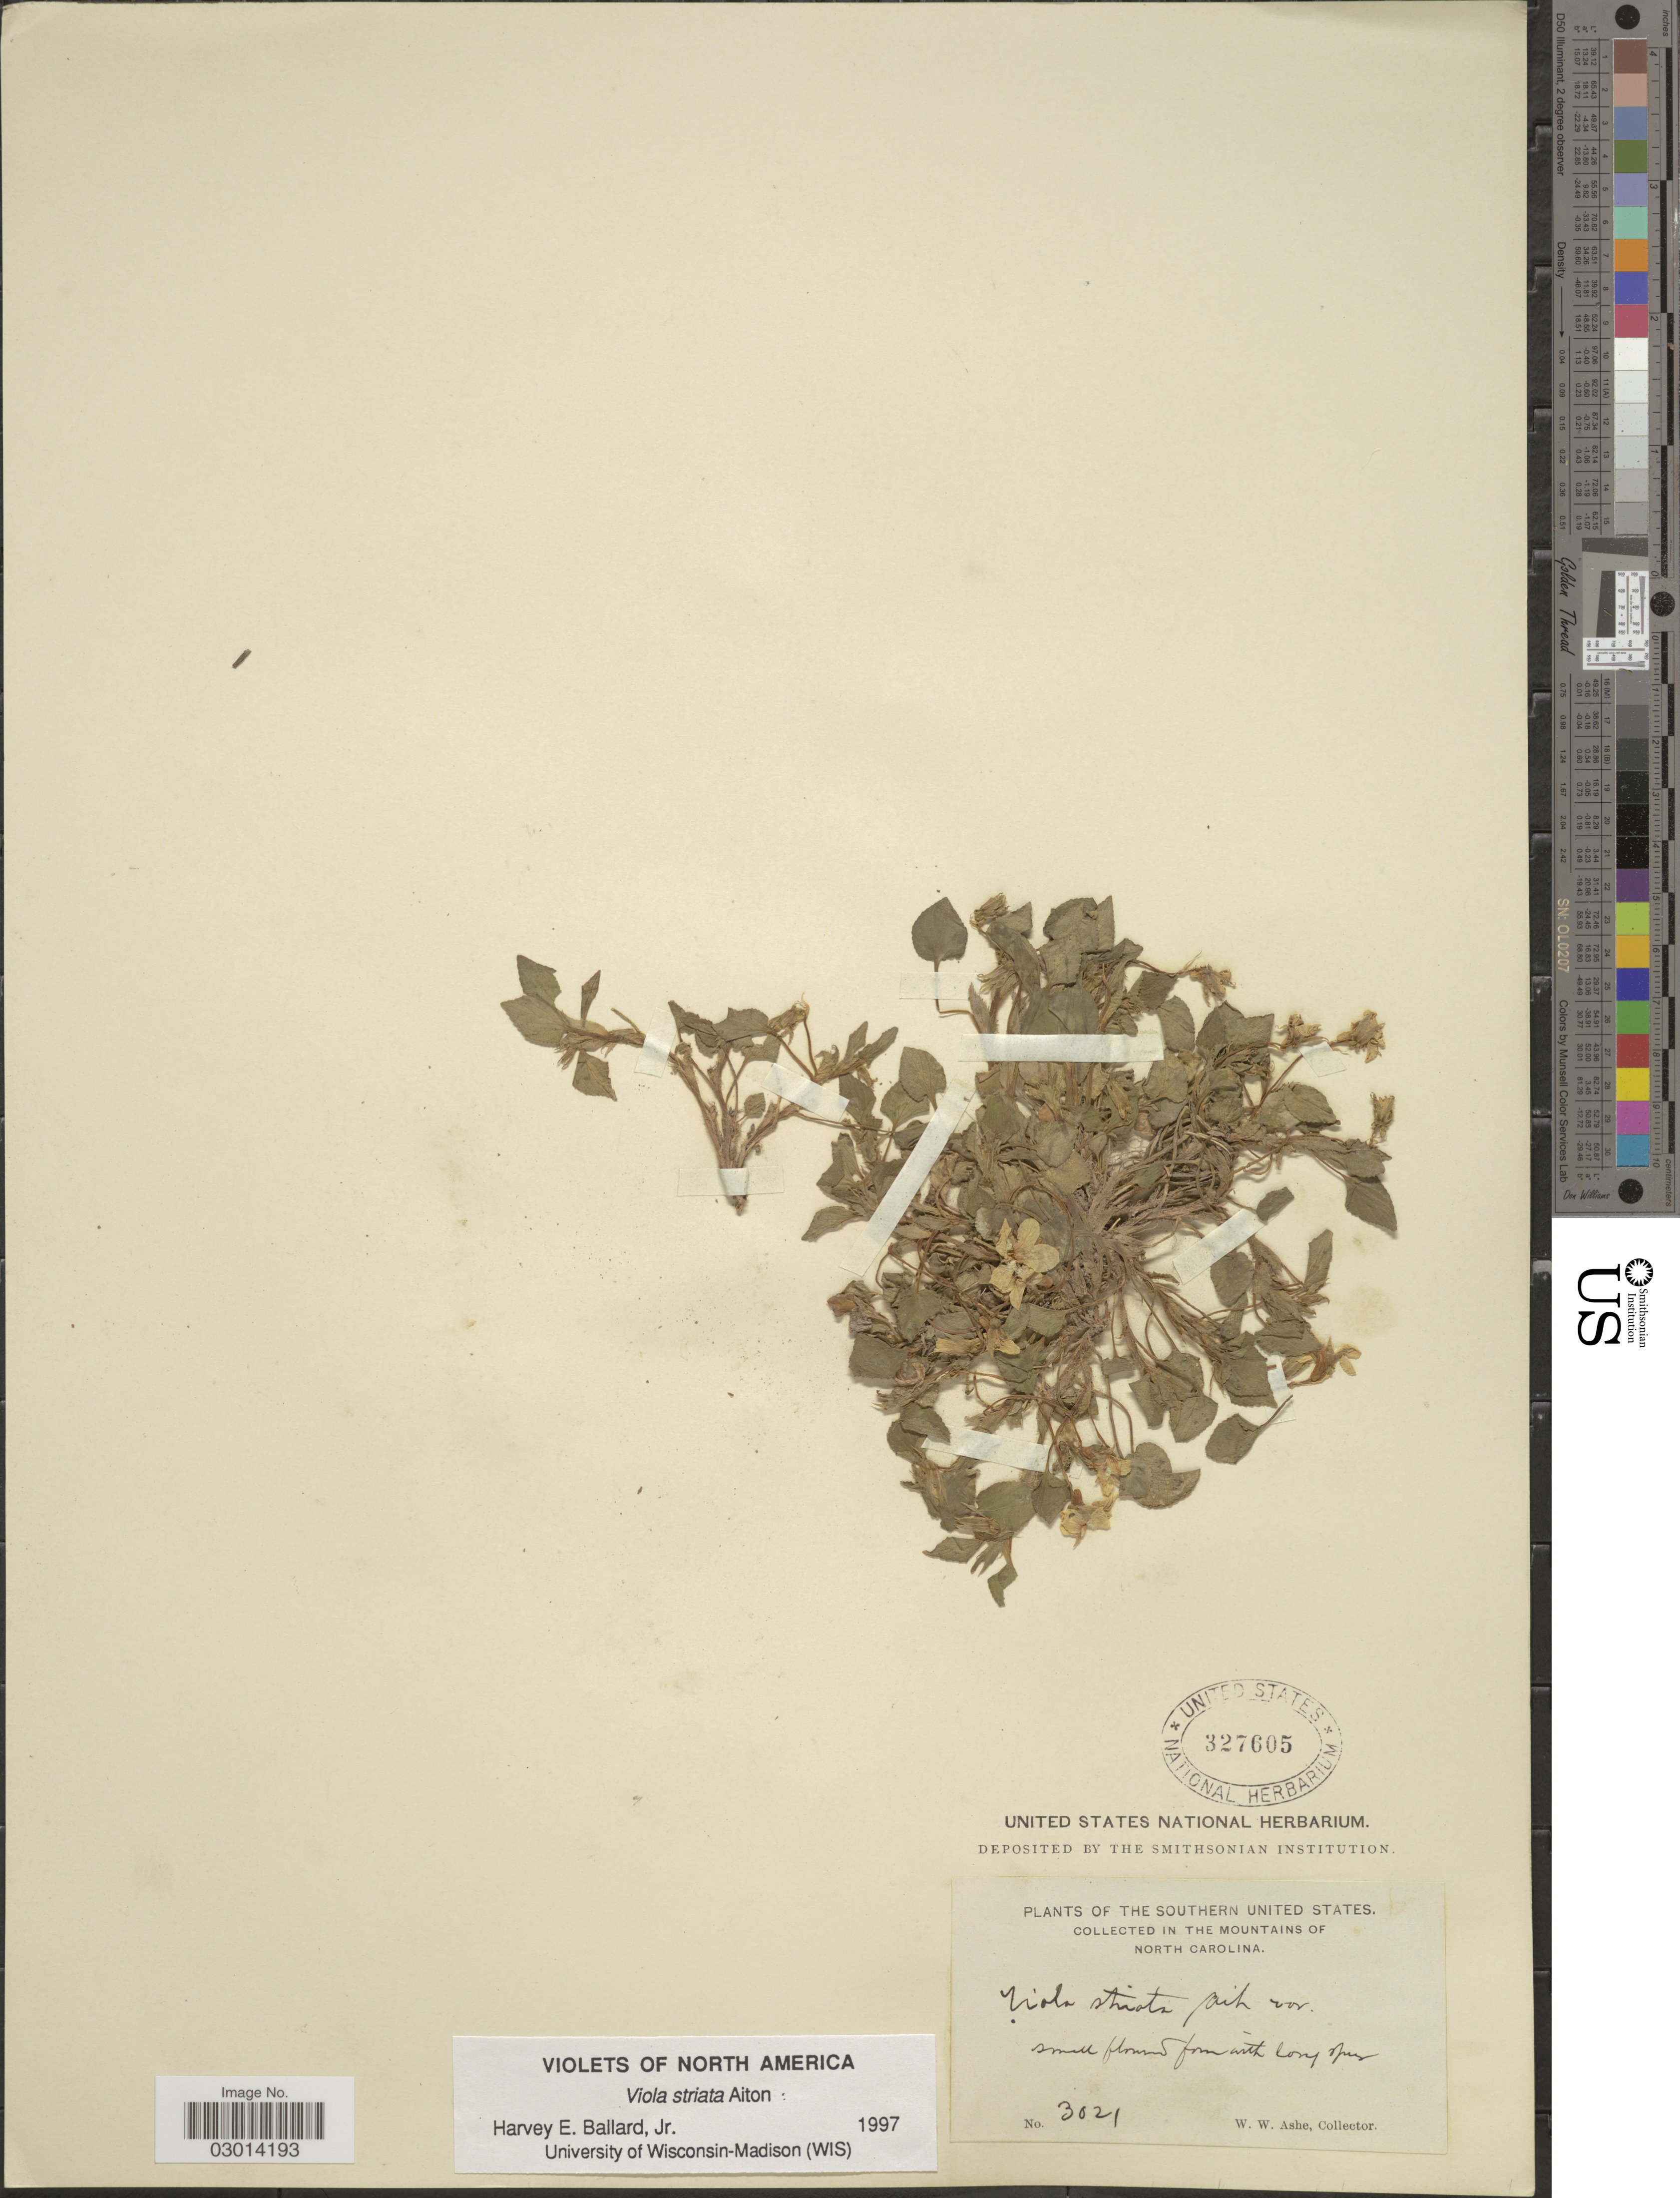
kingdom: Plantae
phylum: Tracheophyta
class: Magnoliopsida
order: Malpighiales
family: Violaceae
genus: Viola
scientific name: Viola rostrata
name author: Pursh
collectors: W. W. Ashe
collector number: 3021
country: United States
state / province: North Carolina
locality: The southern United States. Mountains of North Carolina.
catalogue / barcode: US 327605